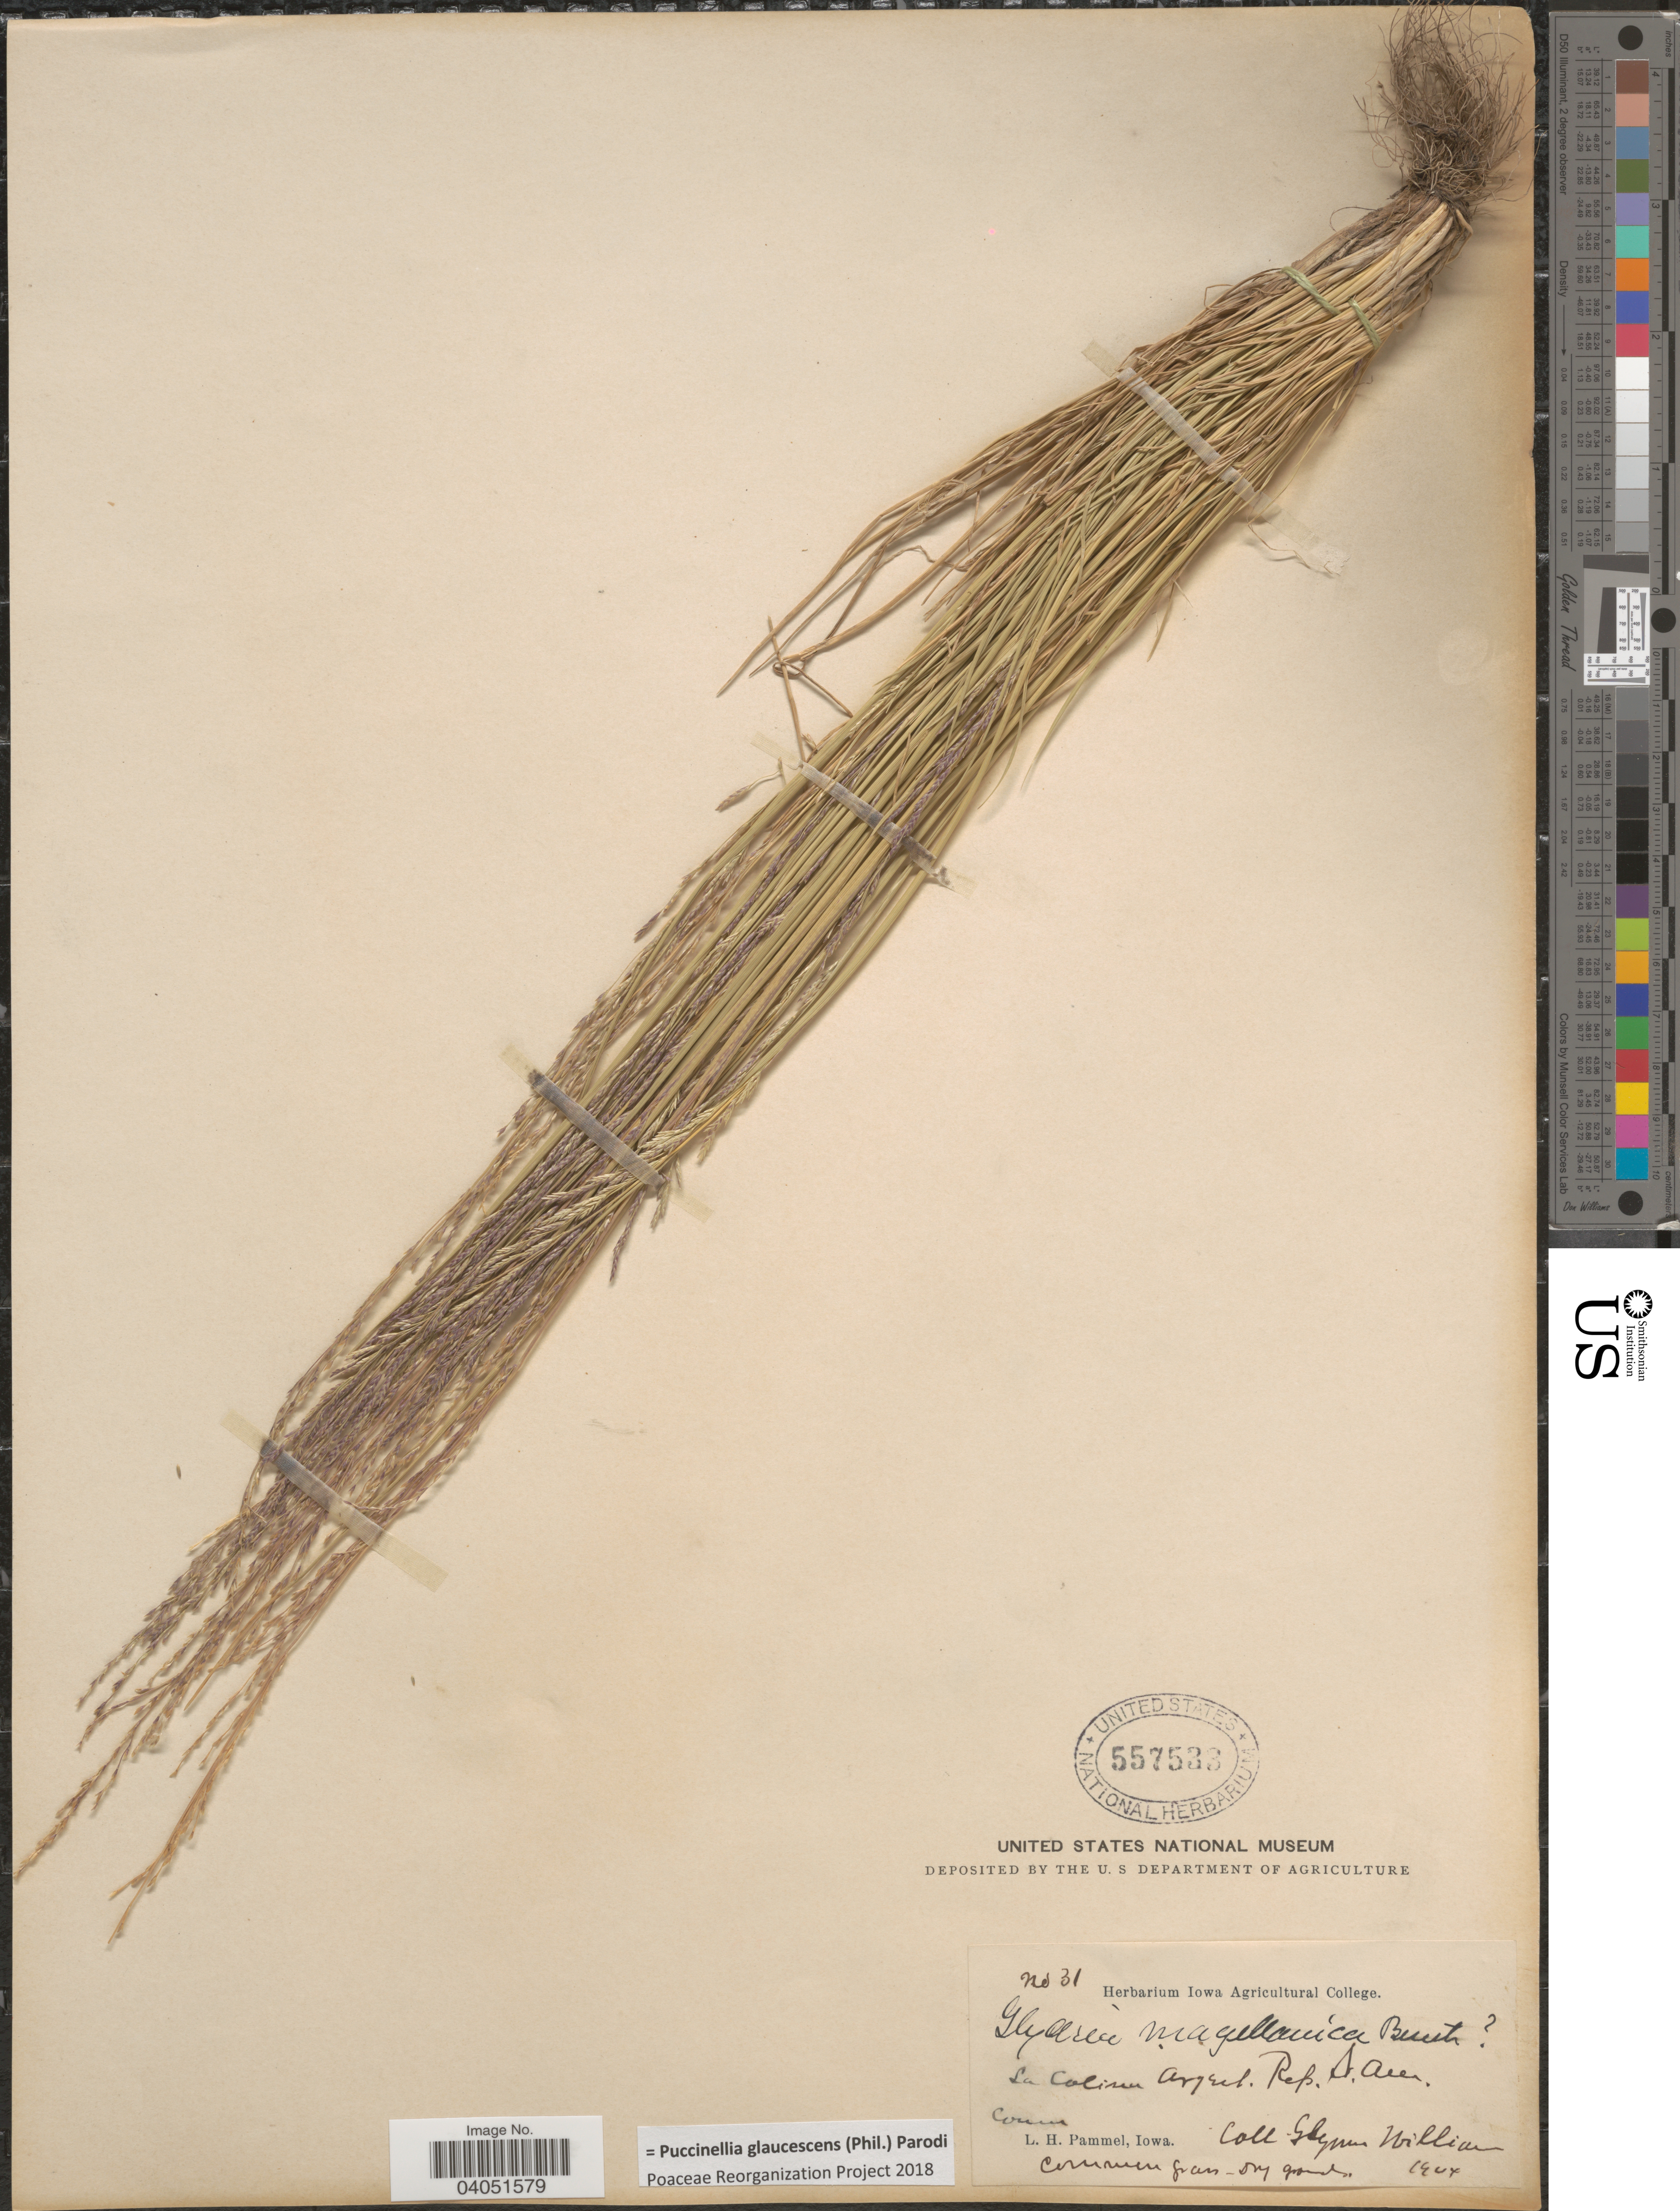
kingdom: Plantae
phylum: Tracheophyta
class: Liliopsida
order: Poales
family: Poaceae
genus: Puccinellia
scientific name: Puccinellia glaucescens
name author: (Phil.) Parodi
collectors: G. Williams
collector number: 31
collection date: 1907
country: Argentina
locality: La Colina. Rep. S. Am.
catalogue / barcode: US 557533